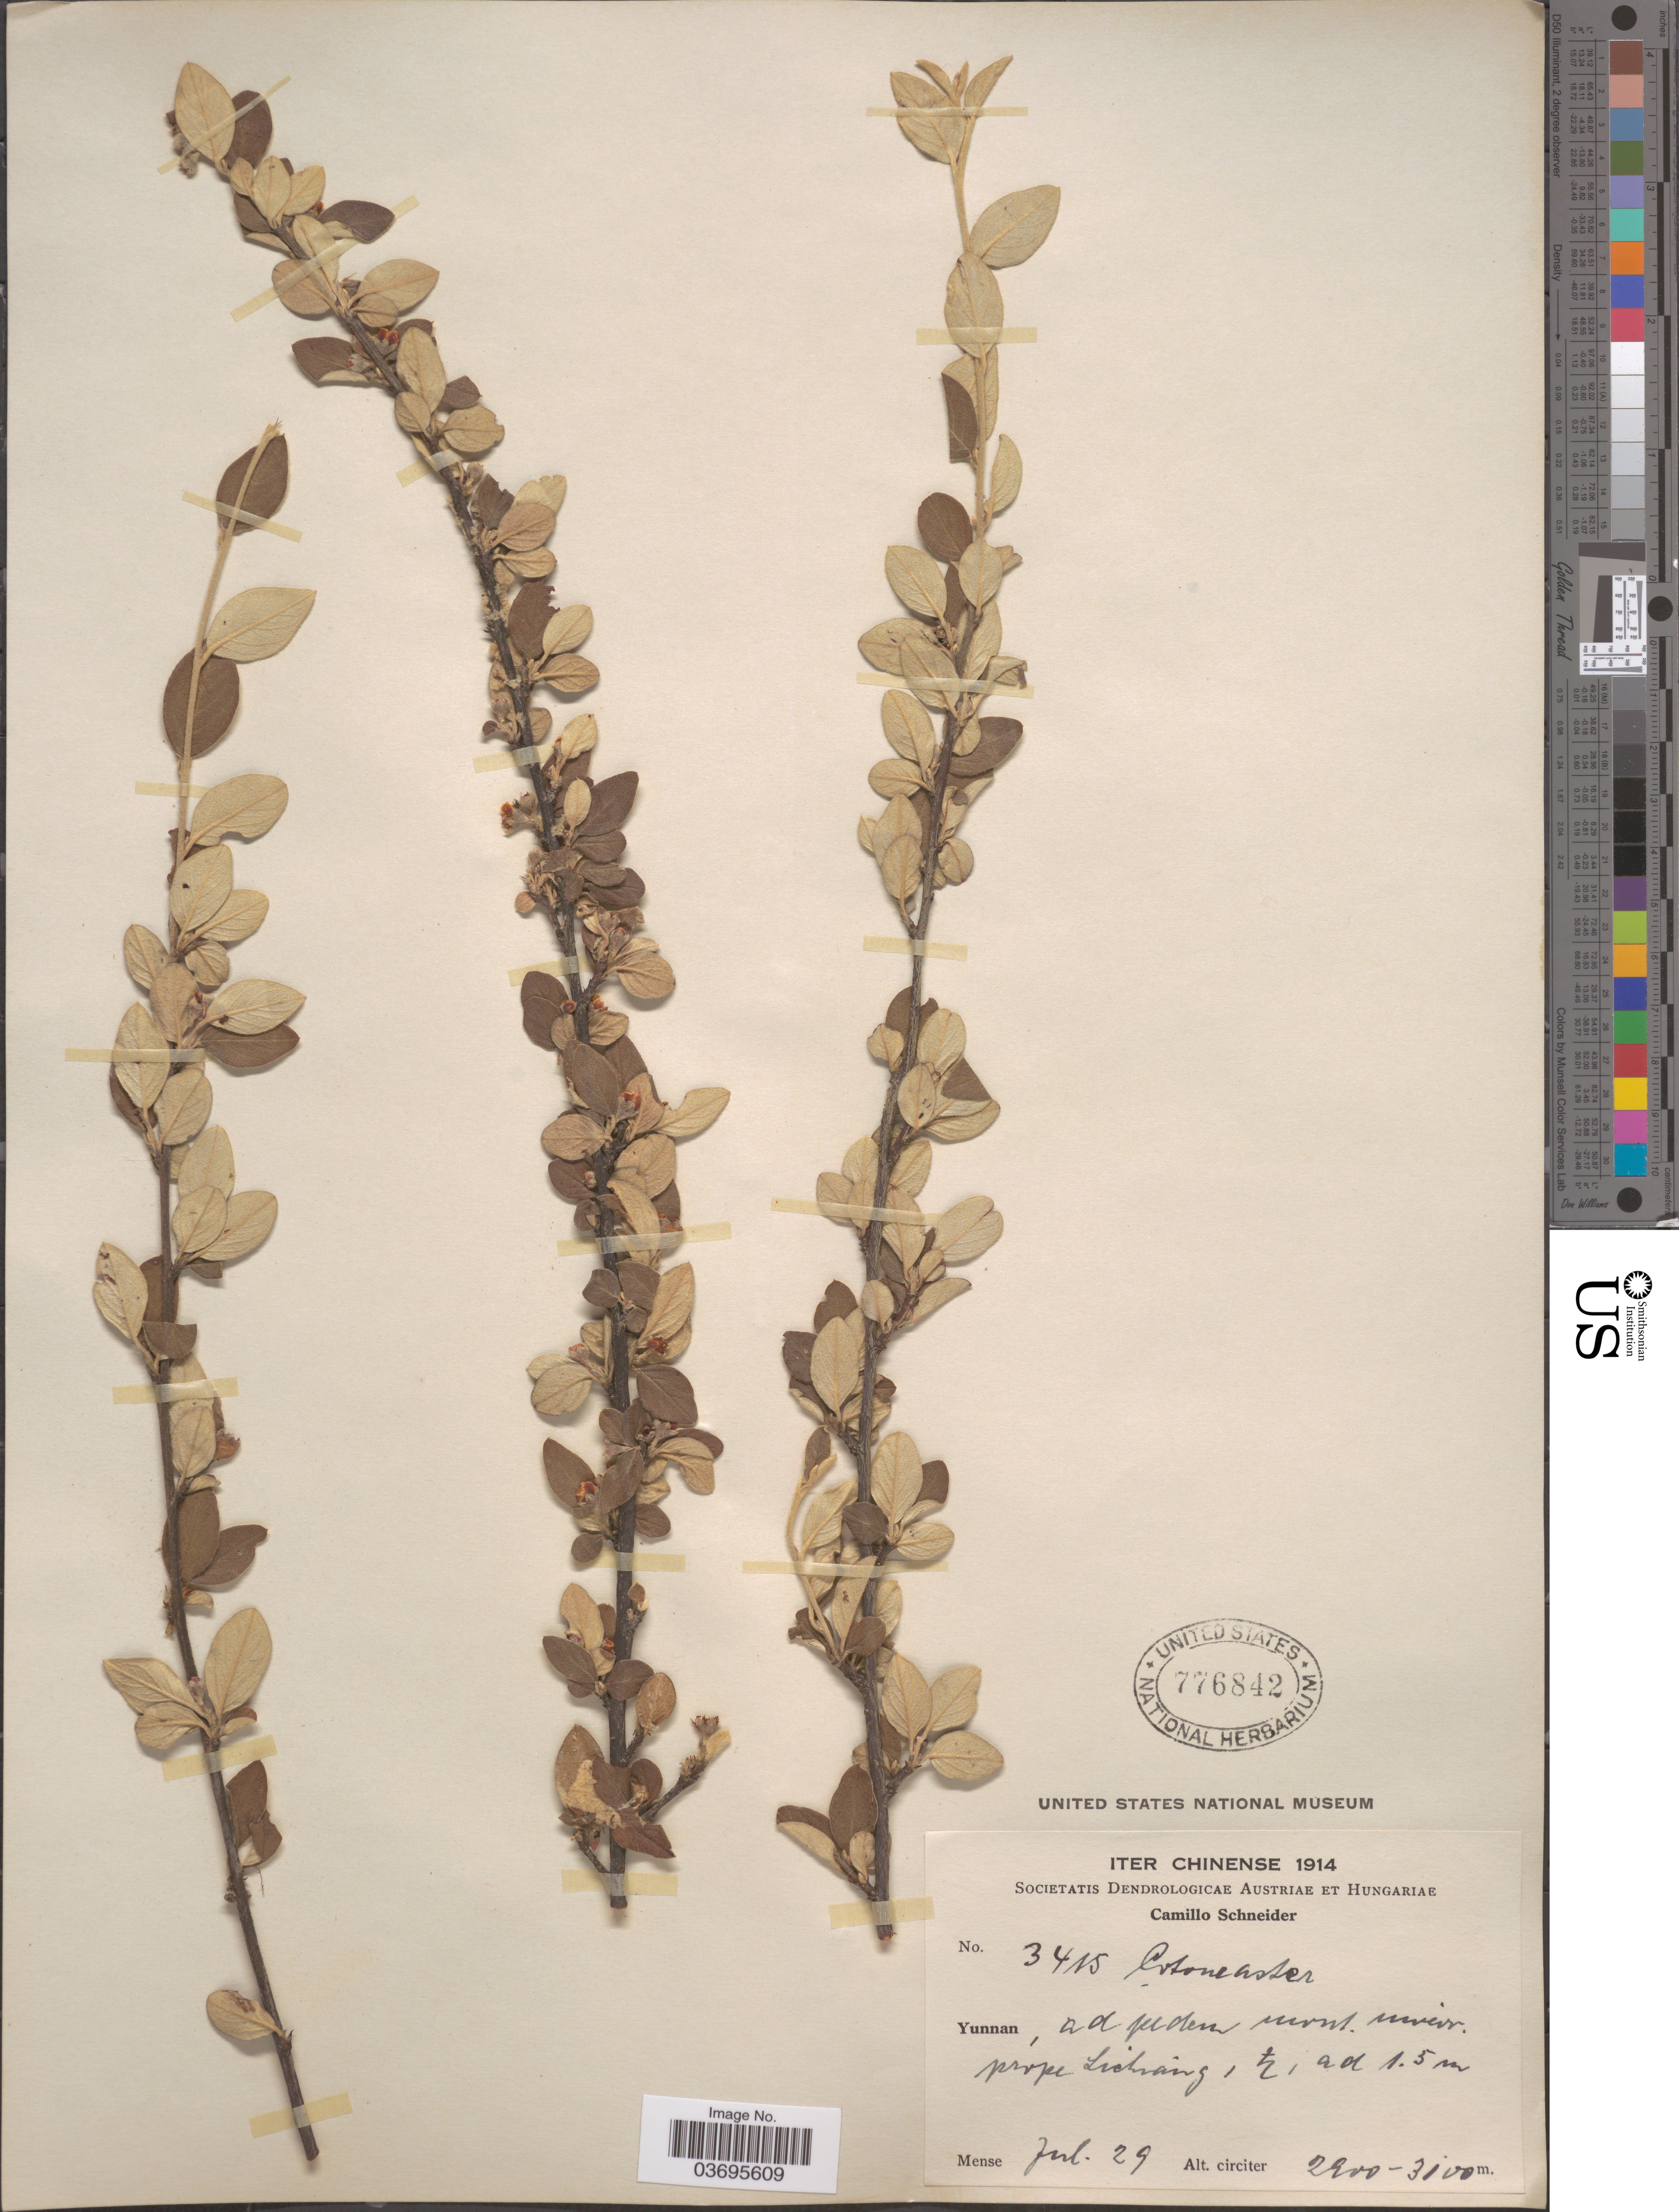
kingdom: Plantae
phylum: Tracheophyta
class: Magnoliopsida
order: Rosales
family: Rosaceae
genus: Cotoneaster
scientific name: Cotoneaster sp.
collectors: C. K. Schneider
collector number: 3415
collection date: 1914-07-29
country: China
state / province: Yunnan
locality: Iter Chinese. Ad [illegible text] prope Lichiang.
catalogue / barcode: US 776842